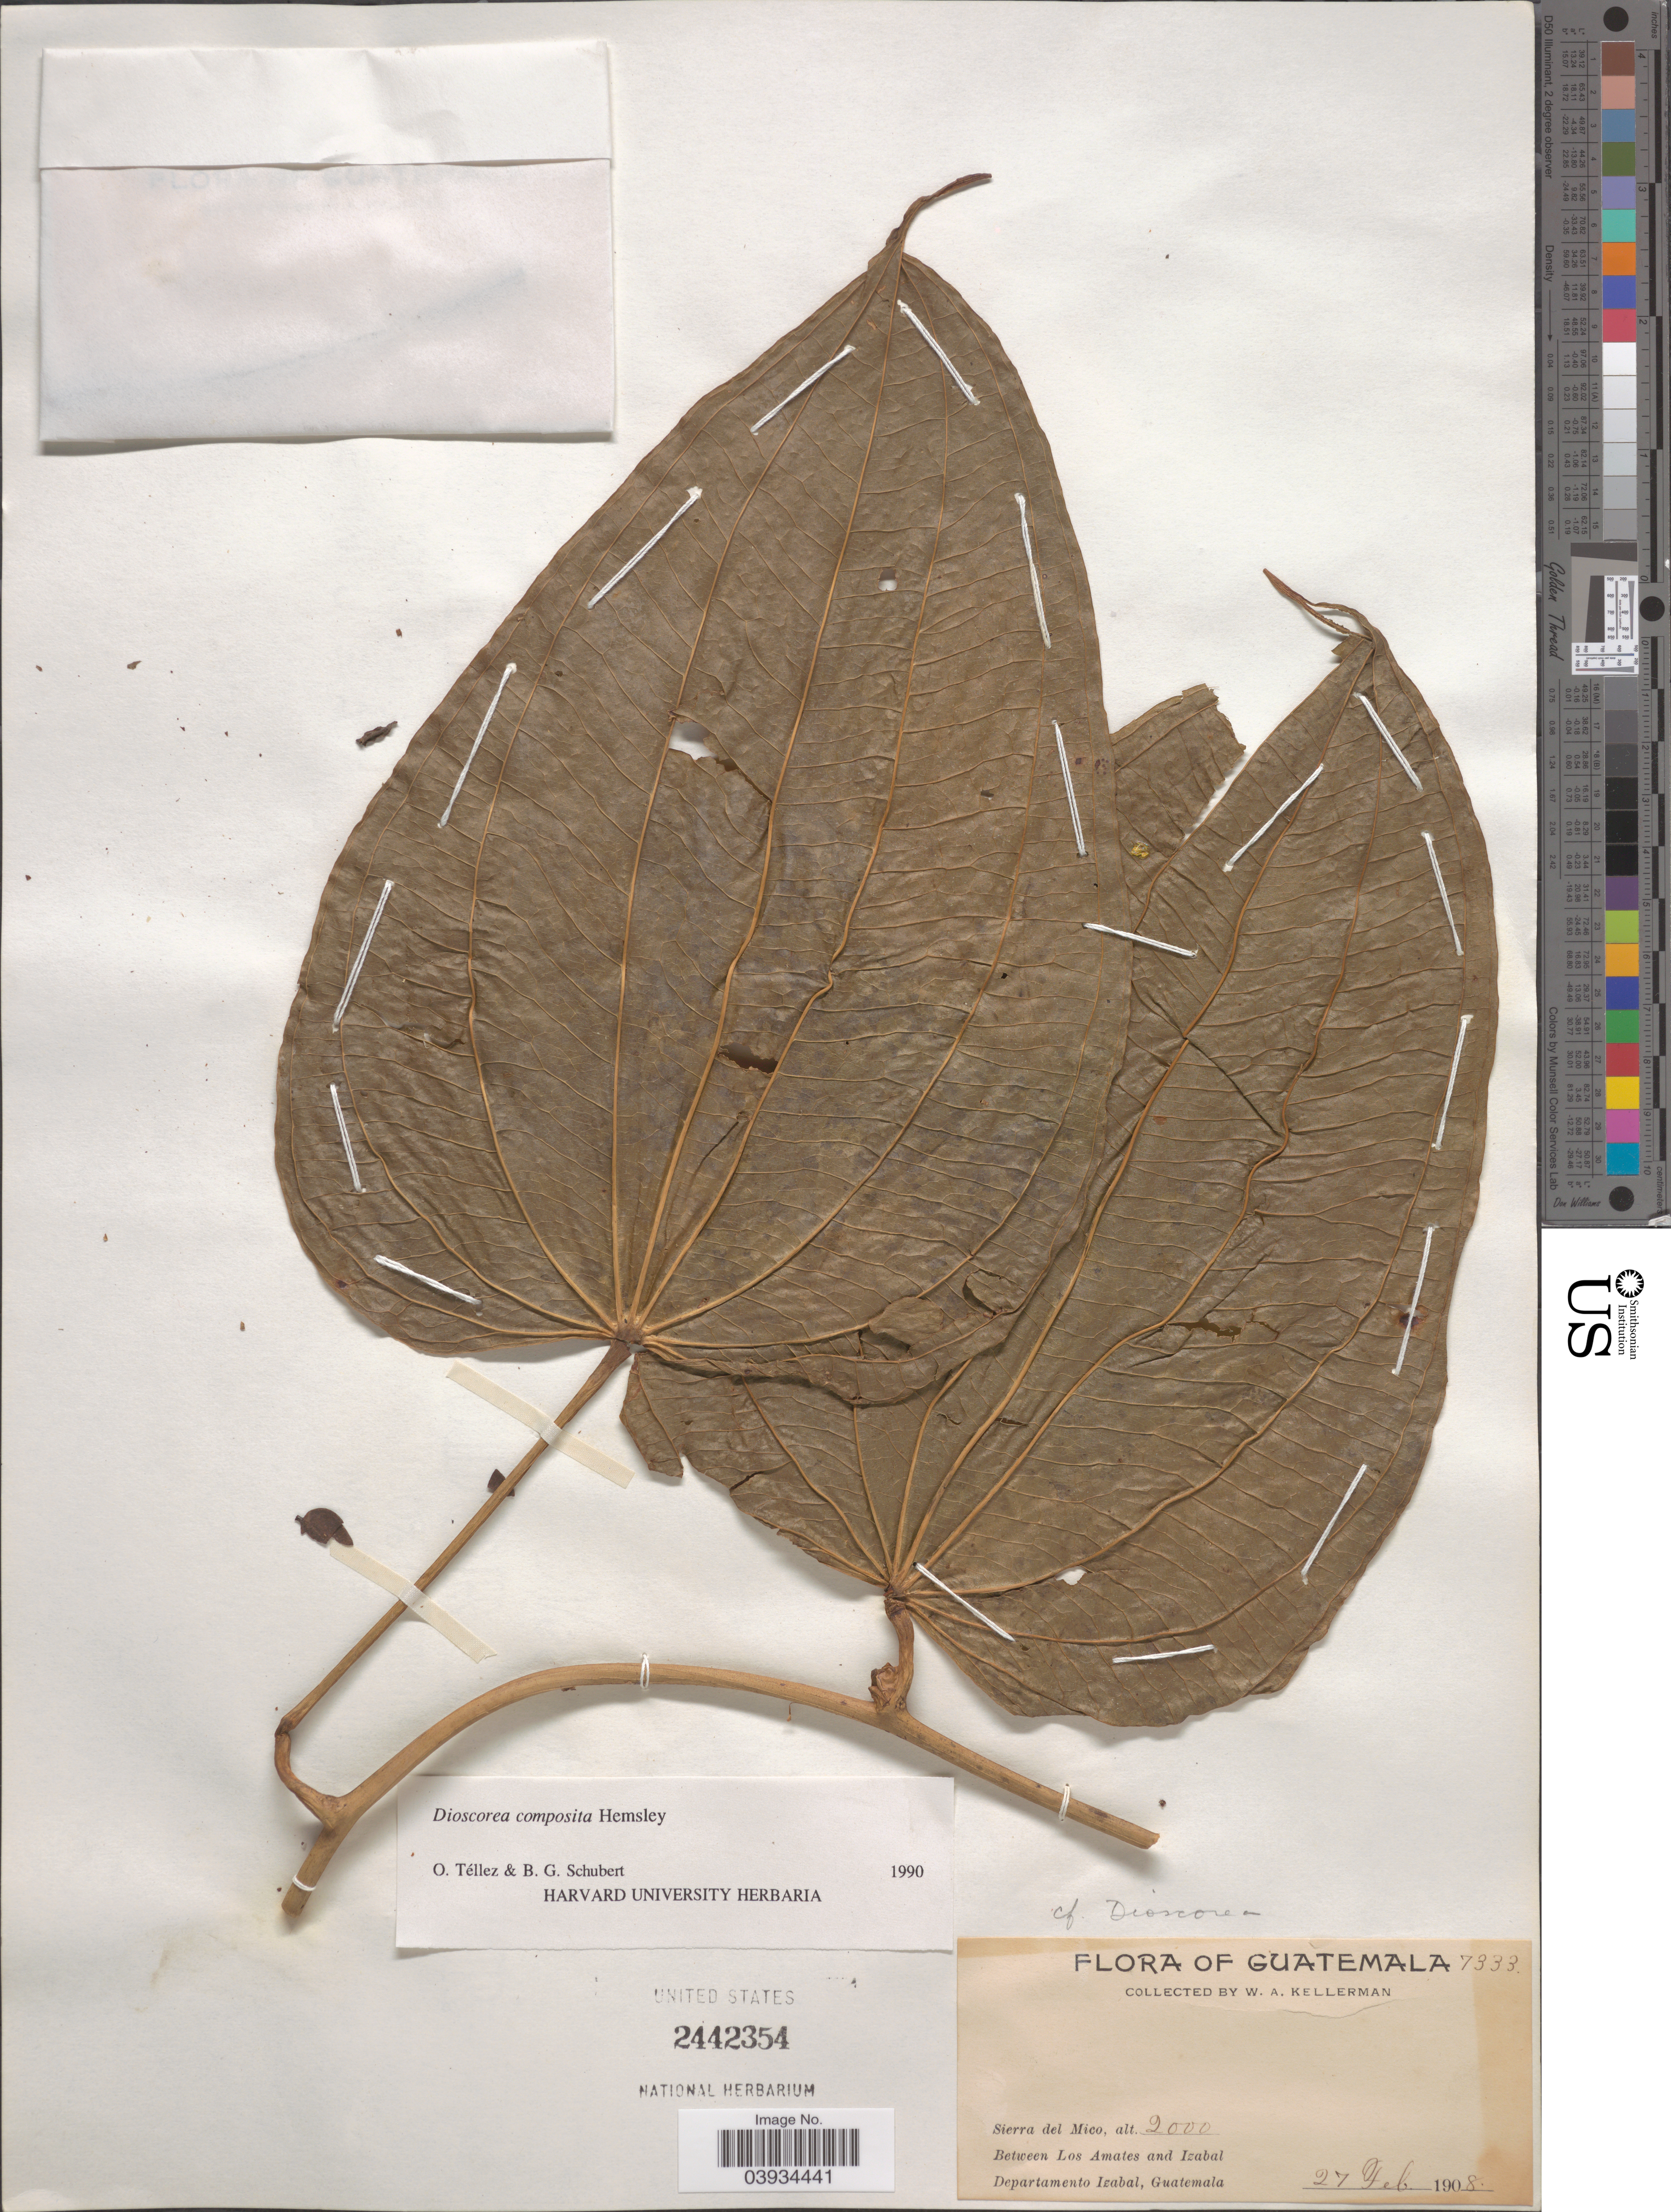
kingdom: Plantae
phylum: Tracheophyta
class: Liliopsida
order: Dioscoreales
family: Dioscoreaceae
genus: Dioscorea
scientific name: Dioscorea composita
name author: Hemsl.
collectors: W. Kellerman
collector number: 7333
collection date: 1908-02-27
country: Guatemala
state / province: Izabal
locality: Sierra del Mico, Between Los Amates and Izabal. Departamento Izabal.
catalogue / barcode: US 2442354